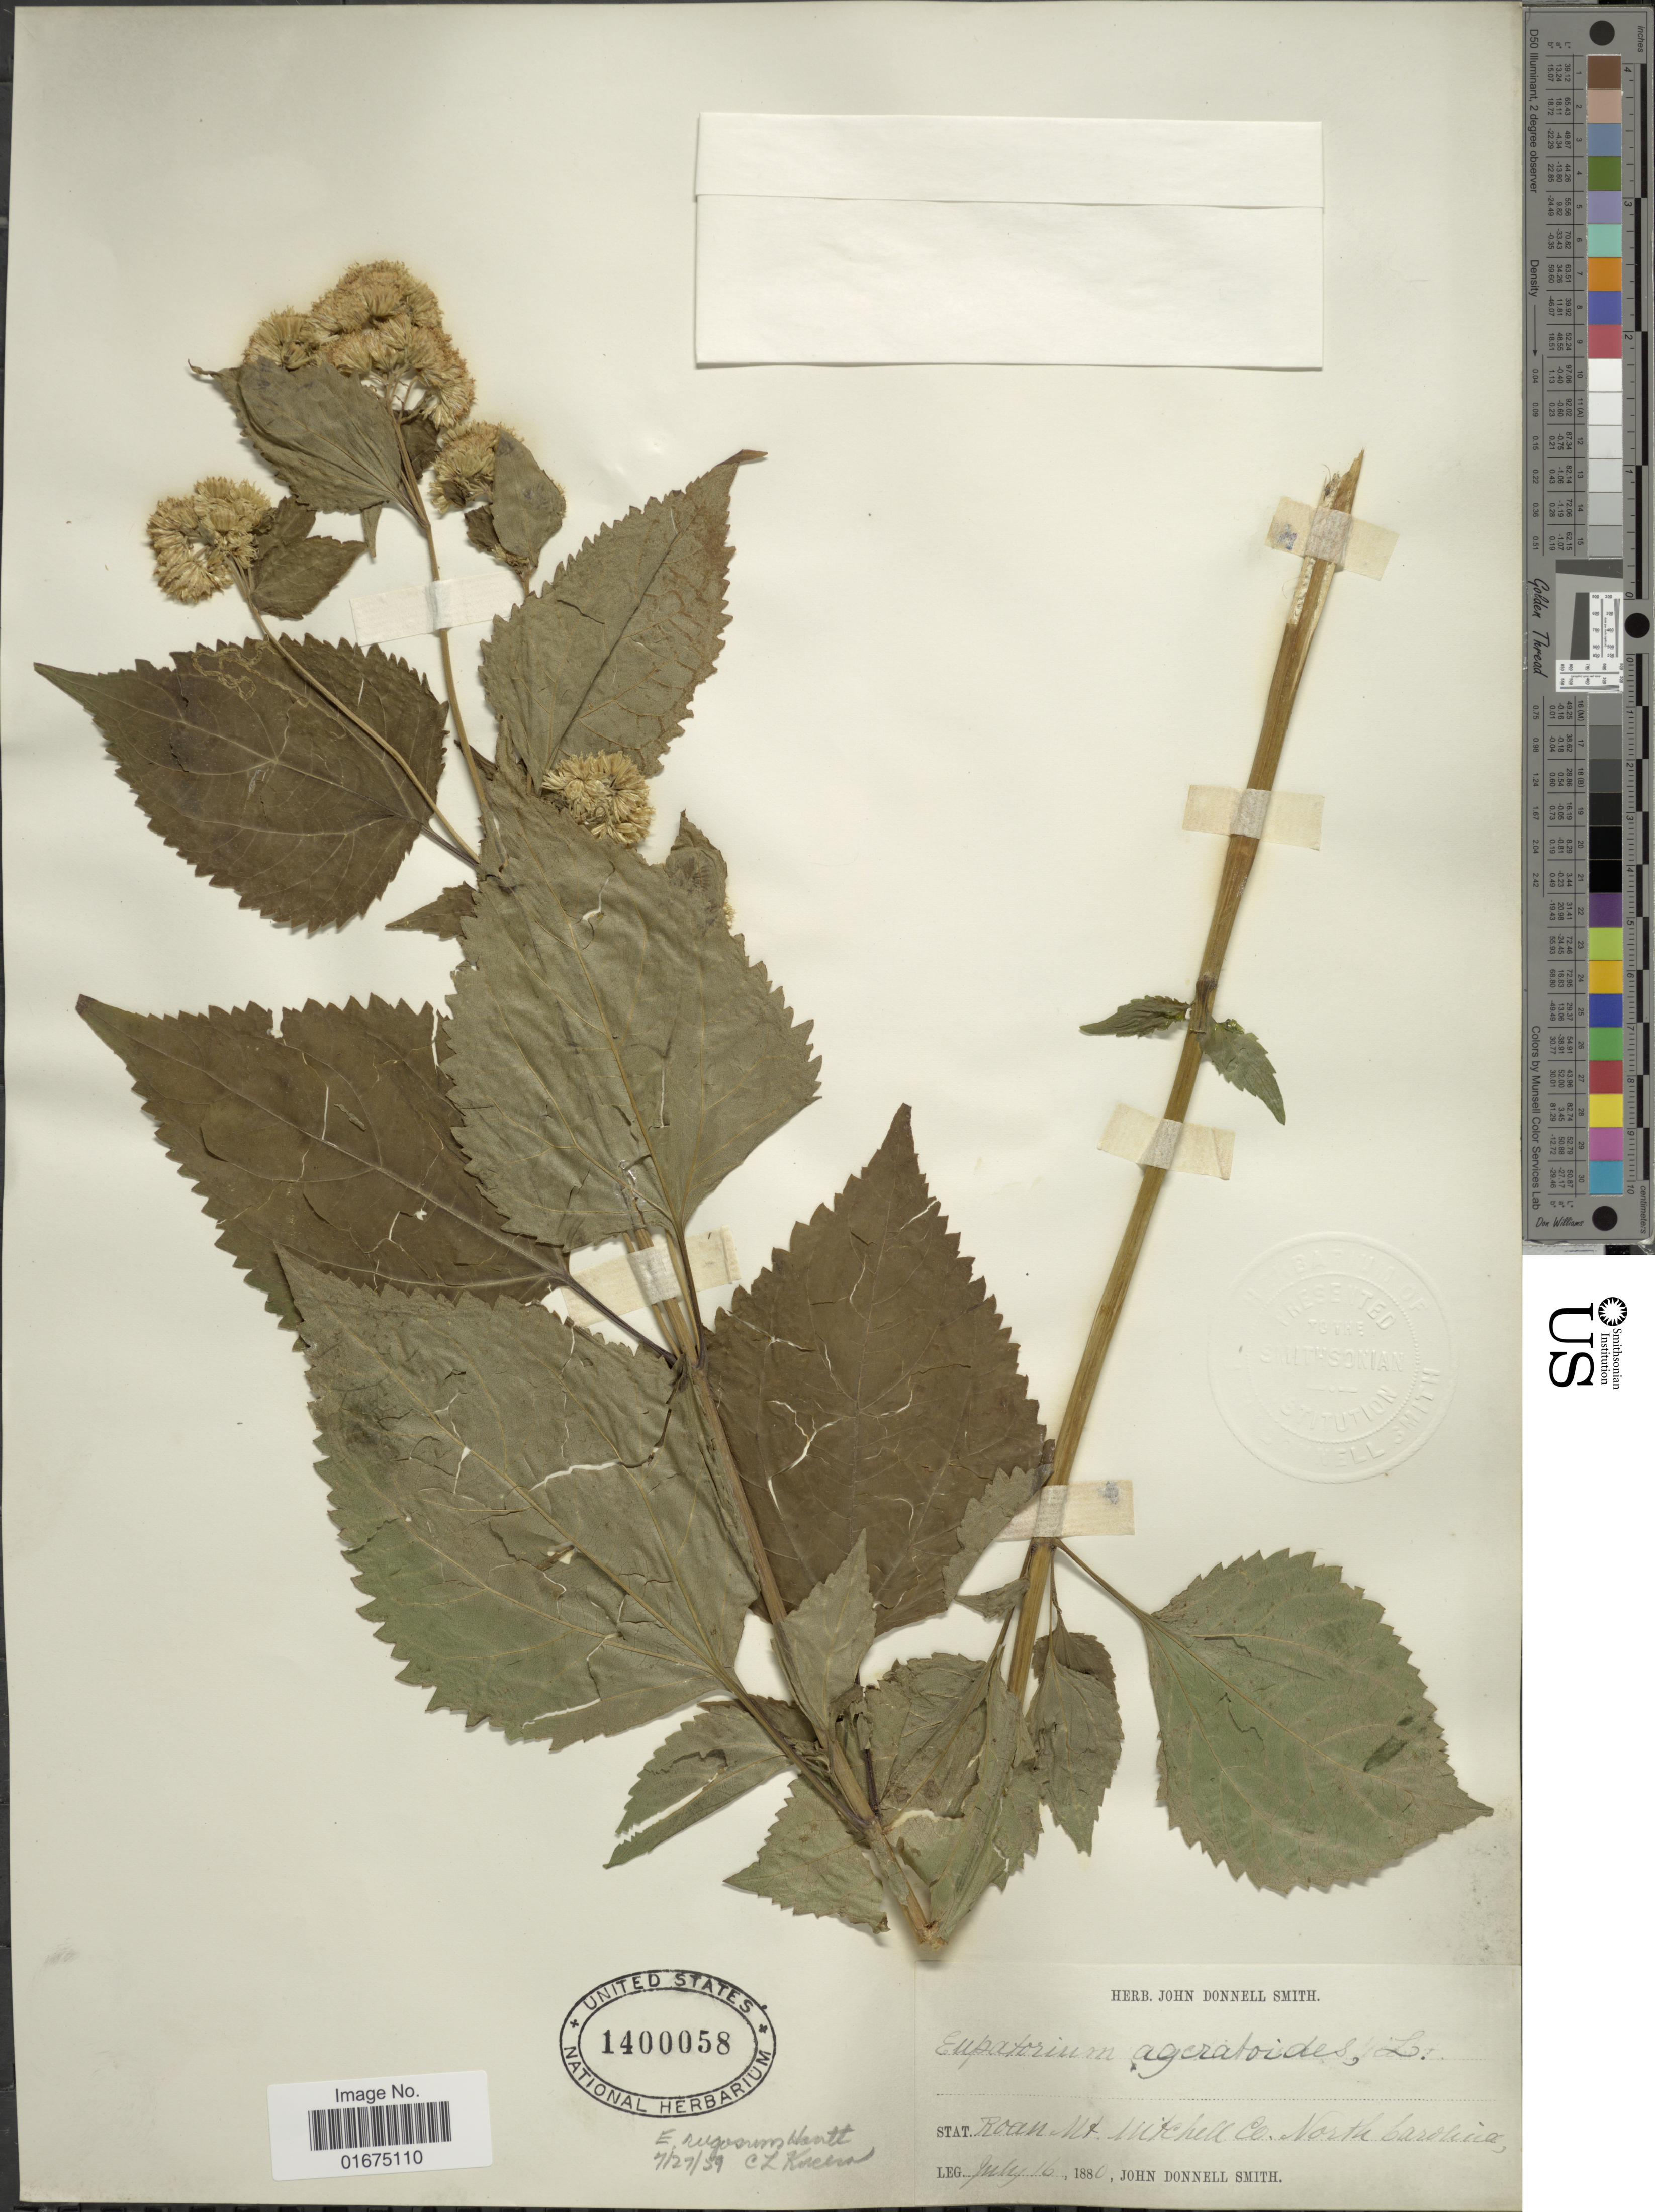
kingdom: Plantae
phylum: Tracheophyta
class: Magnoliopsida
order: Asterales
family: Asteraceae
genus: Ageratina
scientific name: Ageratina altissima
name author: (L.) R.M. King & H. Rob.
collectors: J. Donnell Smith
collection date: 1880-07-16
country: United States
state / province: North Carolina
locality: Roan Mountain, Mitchell Co.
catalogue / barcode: US 1400058